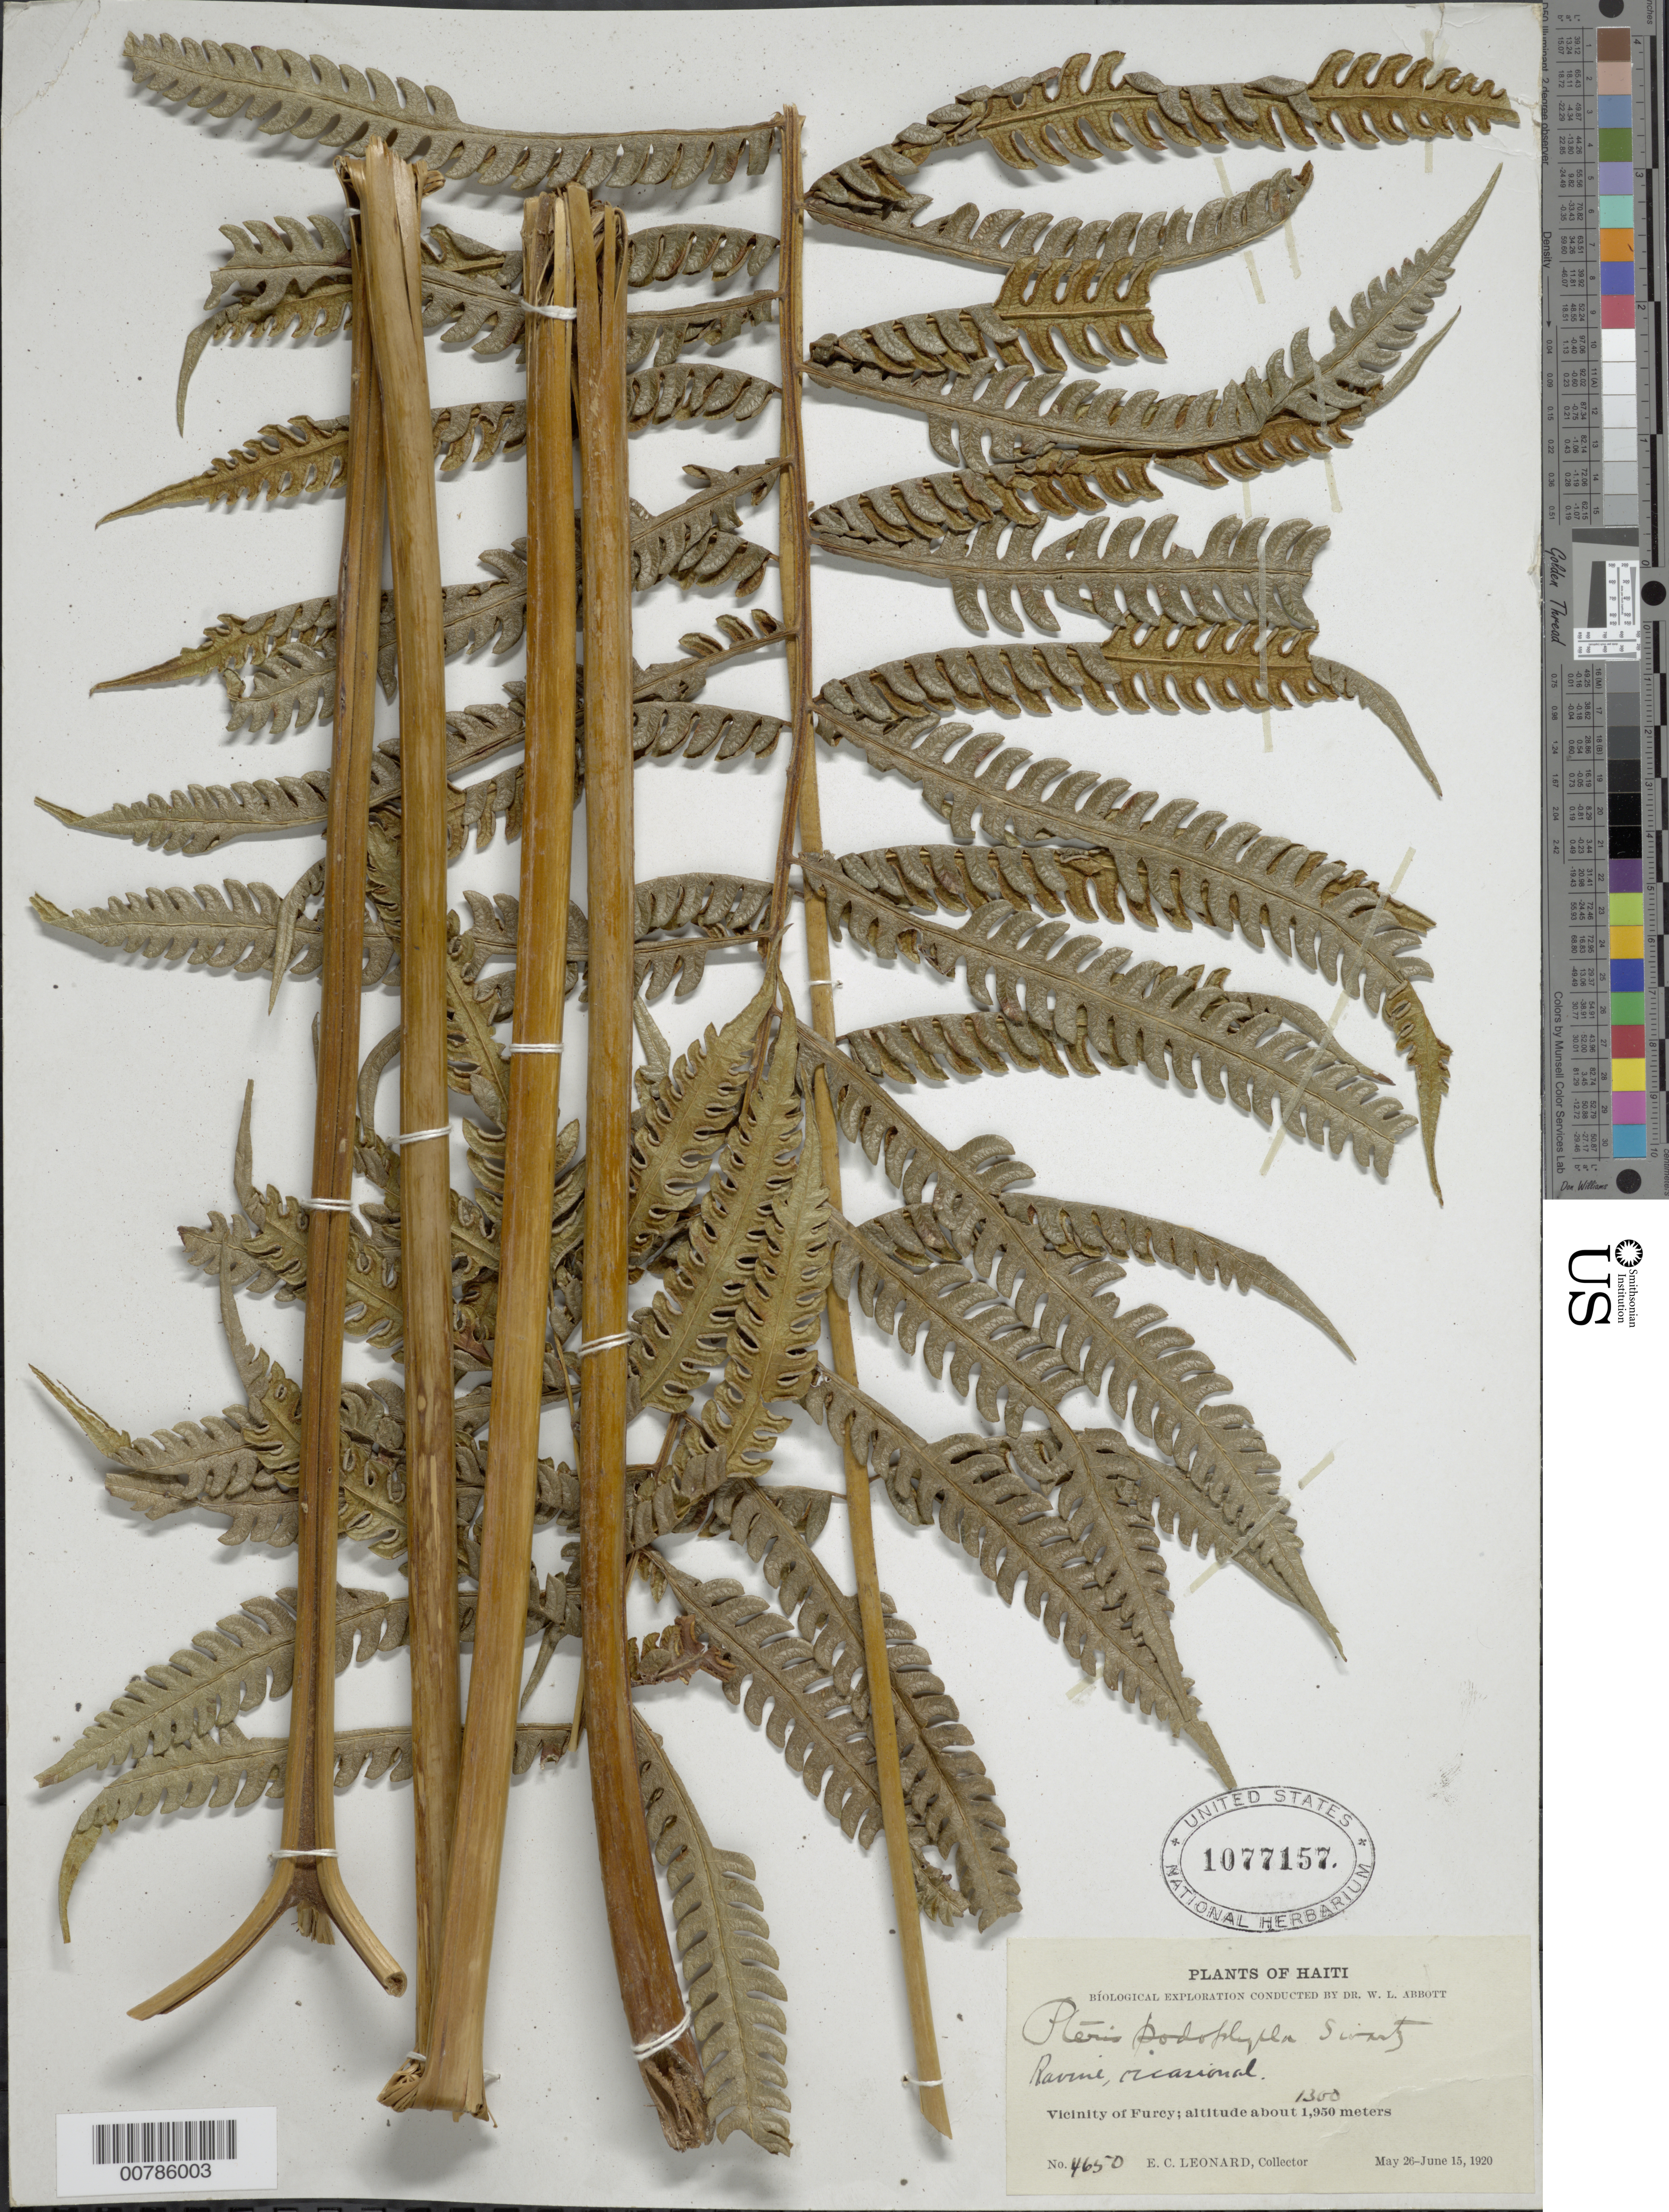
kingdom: Plantae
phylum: Tracheophyta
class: Polypodiopsida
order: Polypodiales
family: Pteridaceae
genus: Pteris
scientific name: Pteris podophylla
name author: Sw.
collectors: E. C. Leonard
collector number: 4650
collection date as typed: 26 May 1920 15 Jun 1920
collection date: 1920-05-26/1920-06-15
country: Haiti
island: Hispaniola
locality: Furcy, vicinity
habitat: Ravine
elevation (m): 1300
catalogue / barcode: US 1077157